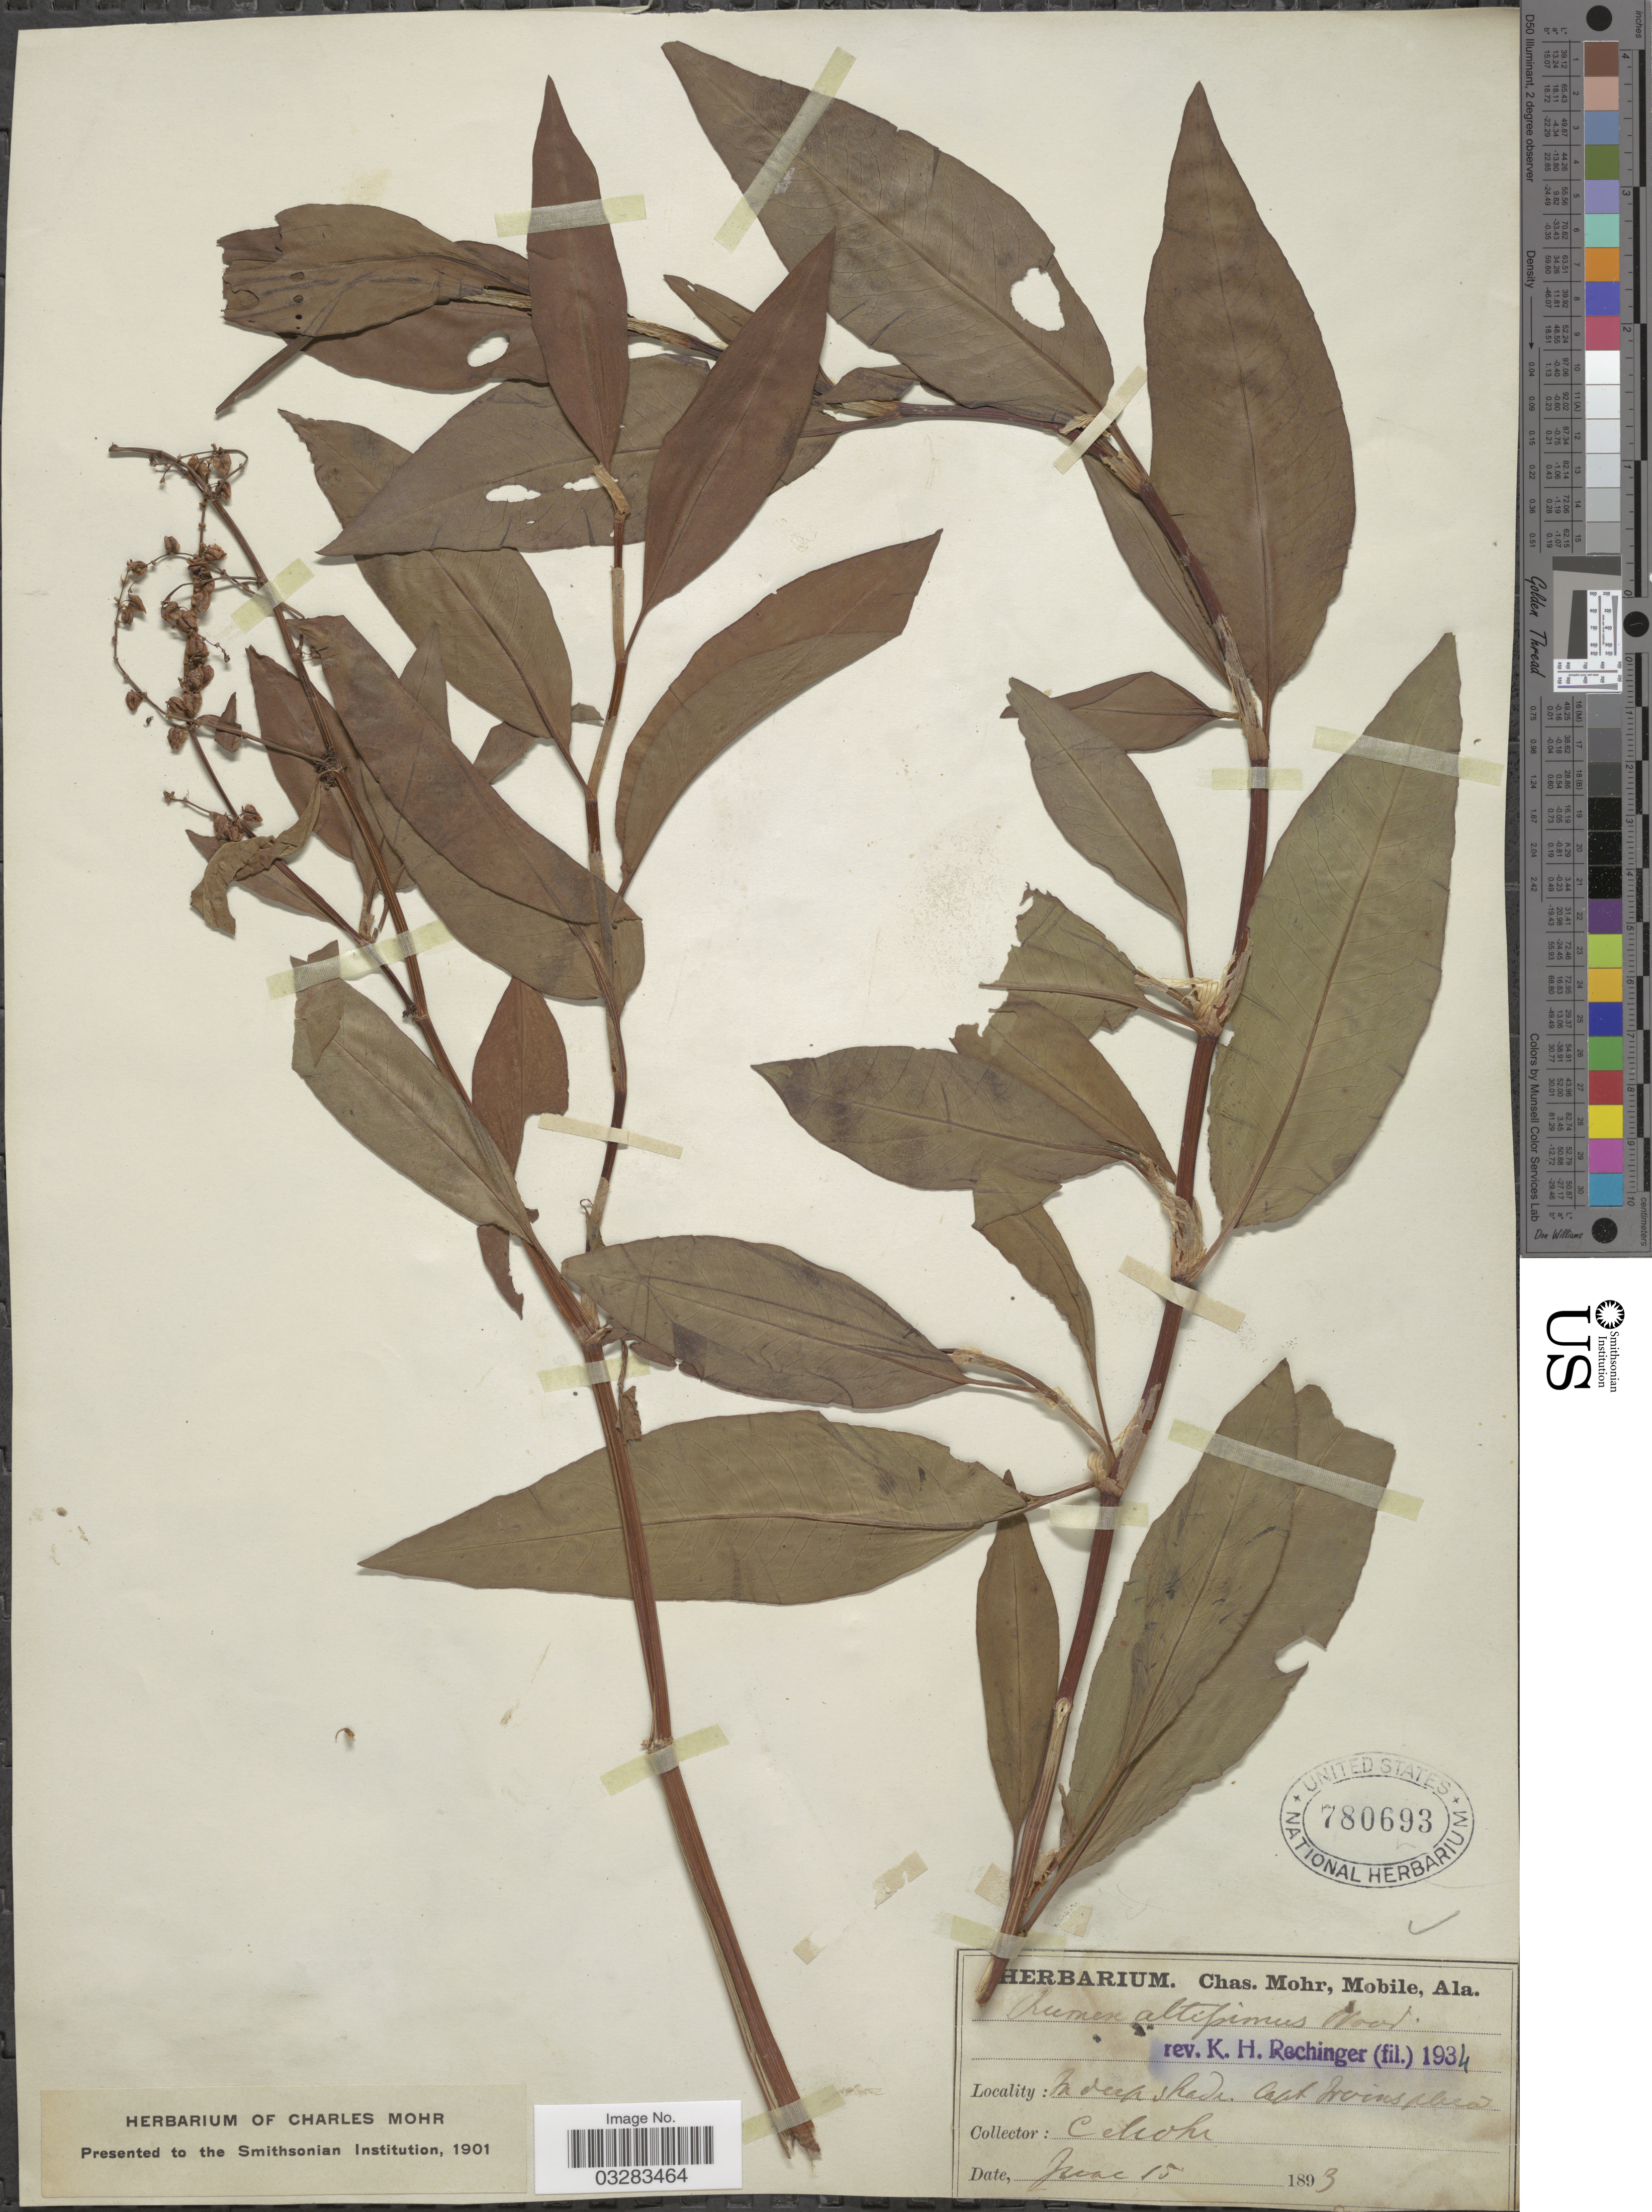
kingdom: Plantae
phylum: Tracheophyta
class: Magnoliopsida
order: Caryophyllales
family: Polygonaceae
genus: Rumex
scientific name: Rumex altissimus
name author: Alph. Wood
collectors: C. T. Mohr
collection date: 1893-06-15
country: United States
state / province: Alabama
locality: In deep shade. Capt [interpreted] woins [interpreted] plua [interpreted].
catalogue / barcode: US 780693